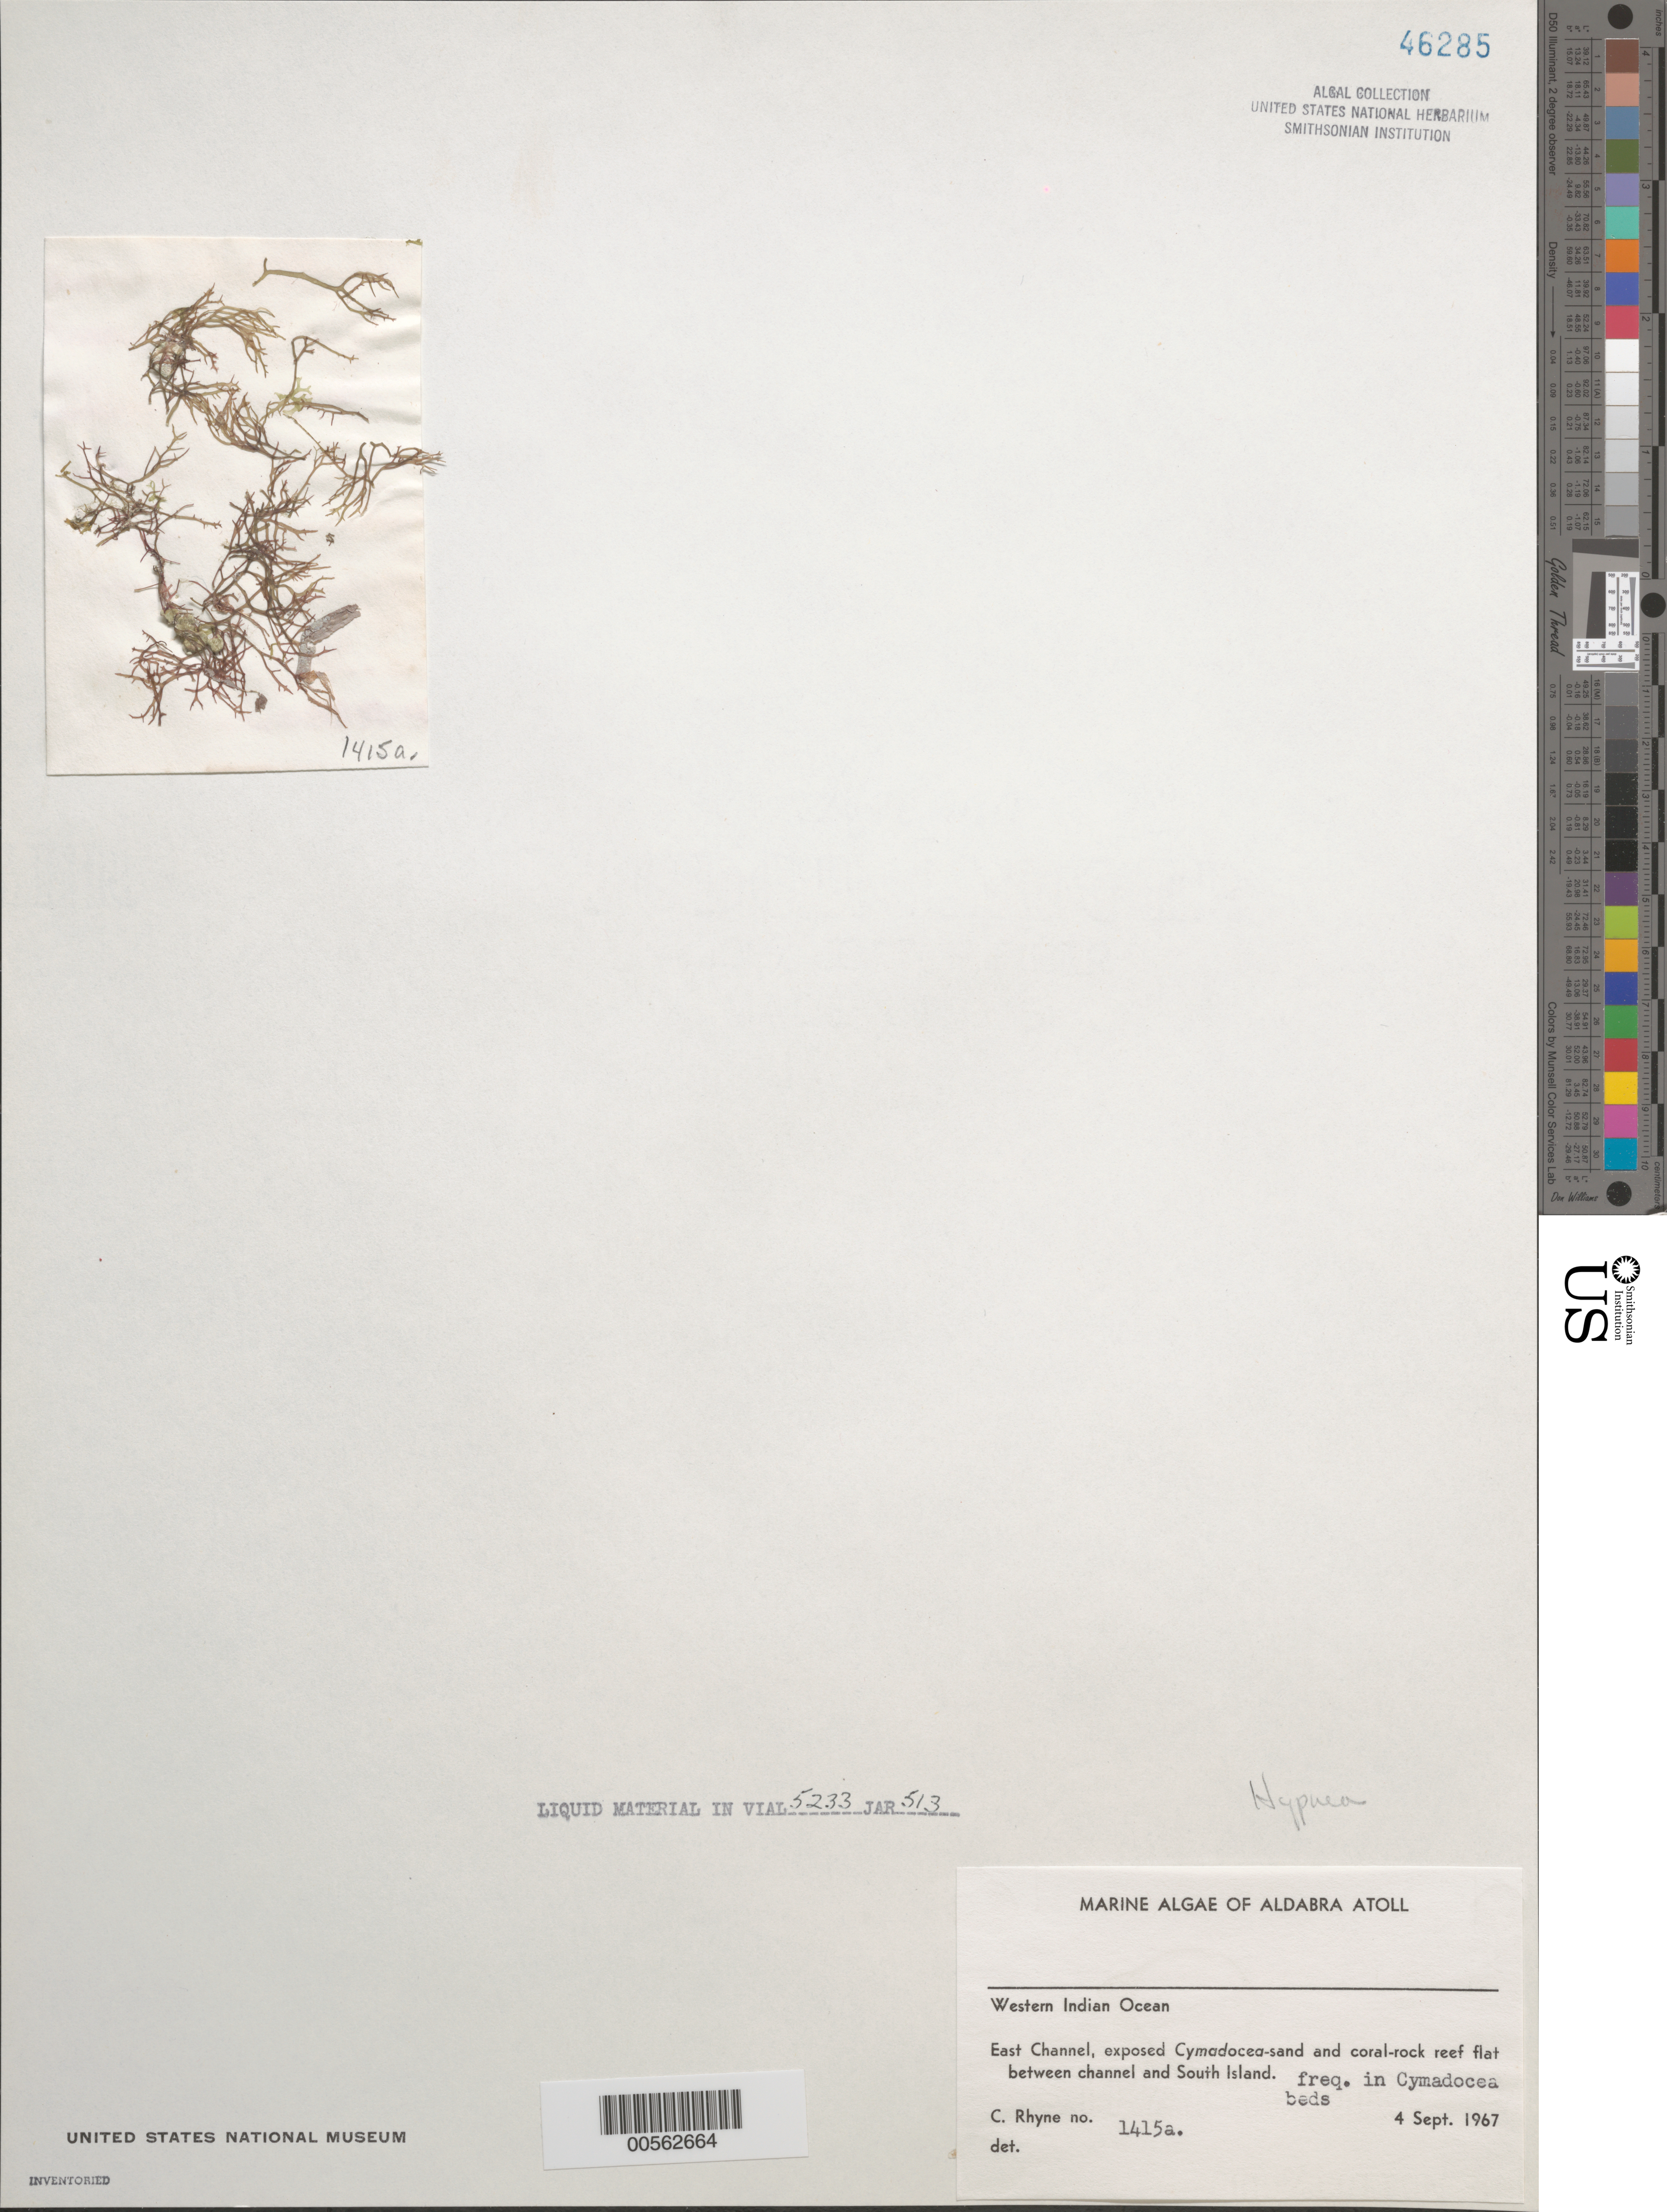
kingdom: Plantae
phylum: Rhodophyta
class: Florideophyceae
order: Gigartinales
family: Cystocloniaceae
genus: Hypnea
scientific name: Hypnea sp.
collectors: C. Rhyne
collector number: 1415a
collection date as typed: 04 Sep 1967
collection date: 1967-09-04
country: Seychelles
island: Aldabra Atoll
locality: Between East Channel and South Island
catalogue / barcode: US 46285